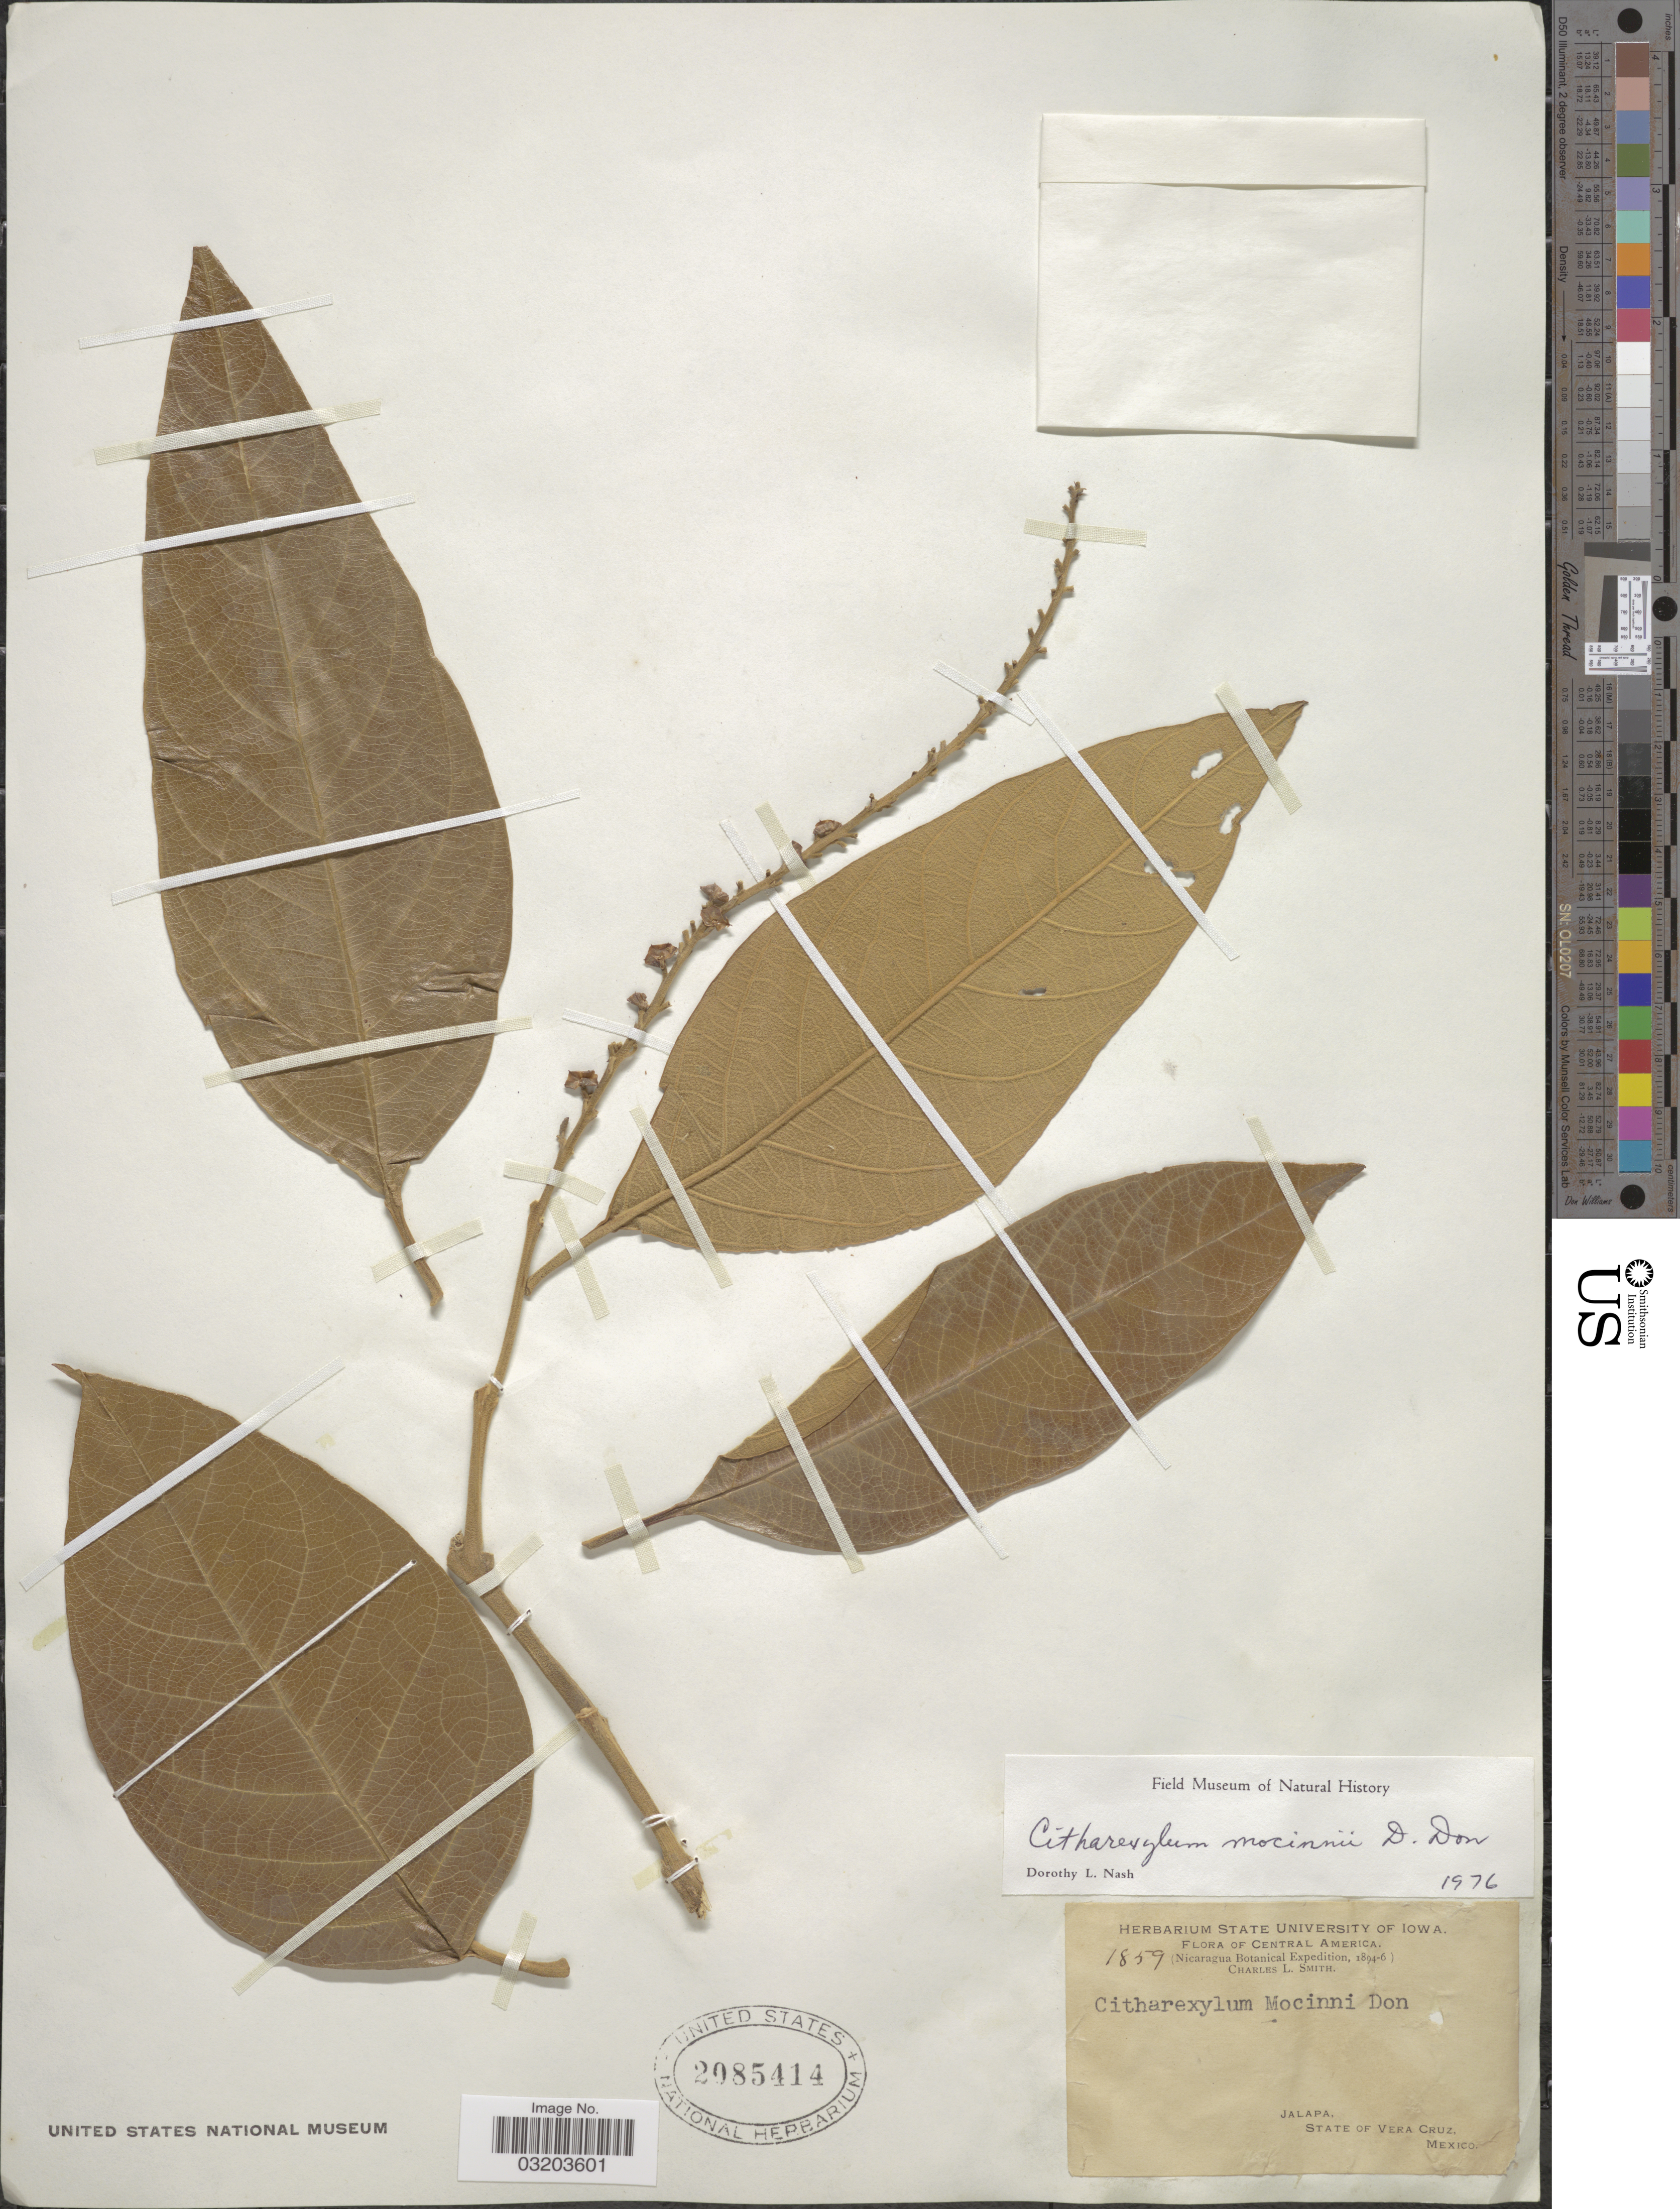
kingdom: Plantae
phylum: Tracheophyta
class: Magnoliopsida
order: Lamiales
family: Verbenaceae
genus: Citharexylum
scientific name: Citharexylum mocinoi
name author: D. Don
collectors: C. L. Smith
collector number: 1859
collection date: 1894/1896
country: Mexico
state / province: Veracruz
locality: Central America. Jalapa. State of Vera Cruz.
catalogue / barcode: US 2085414